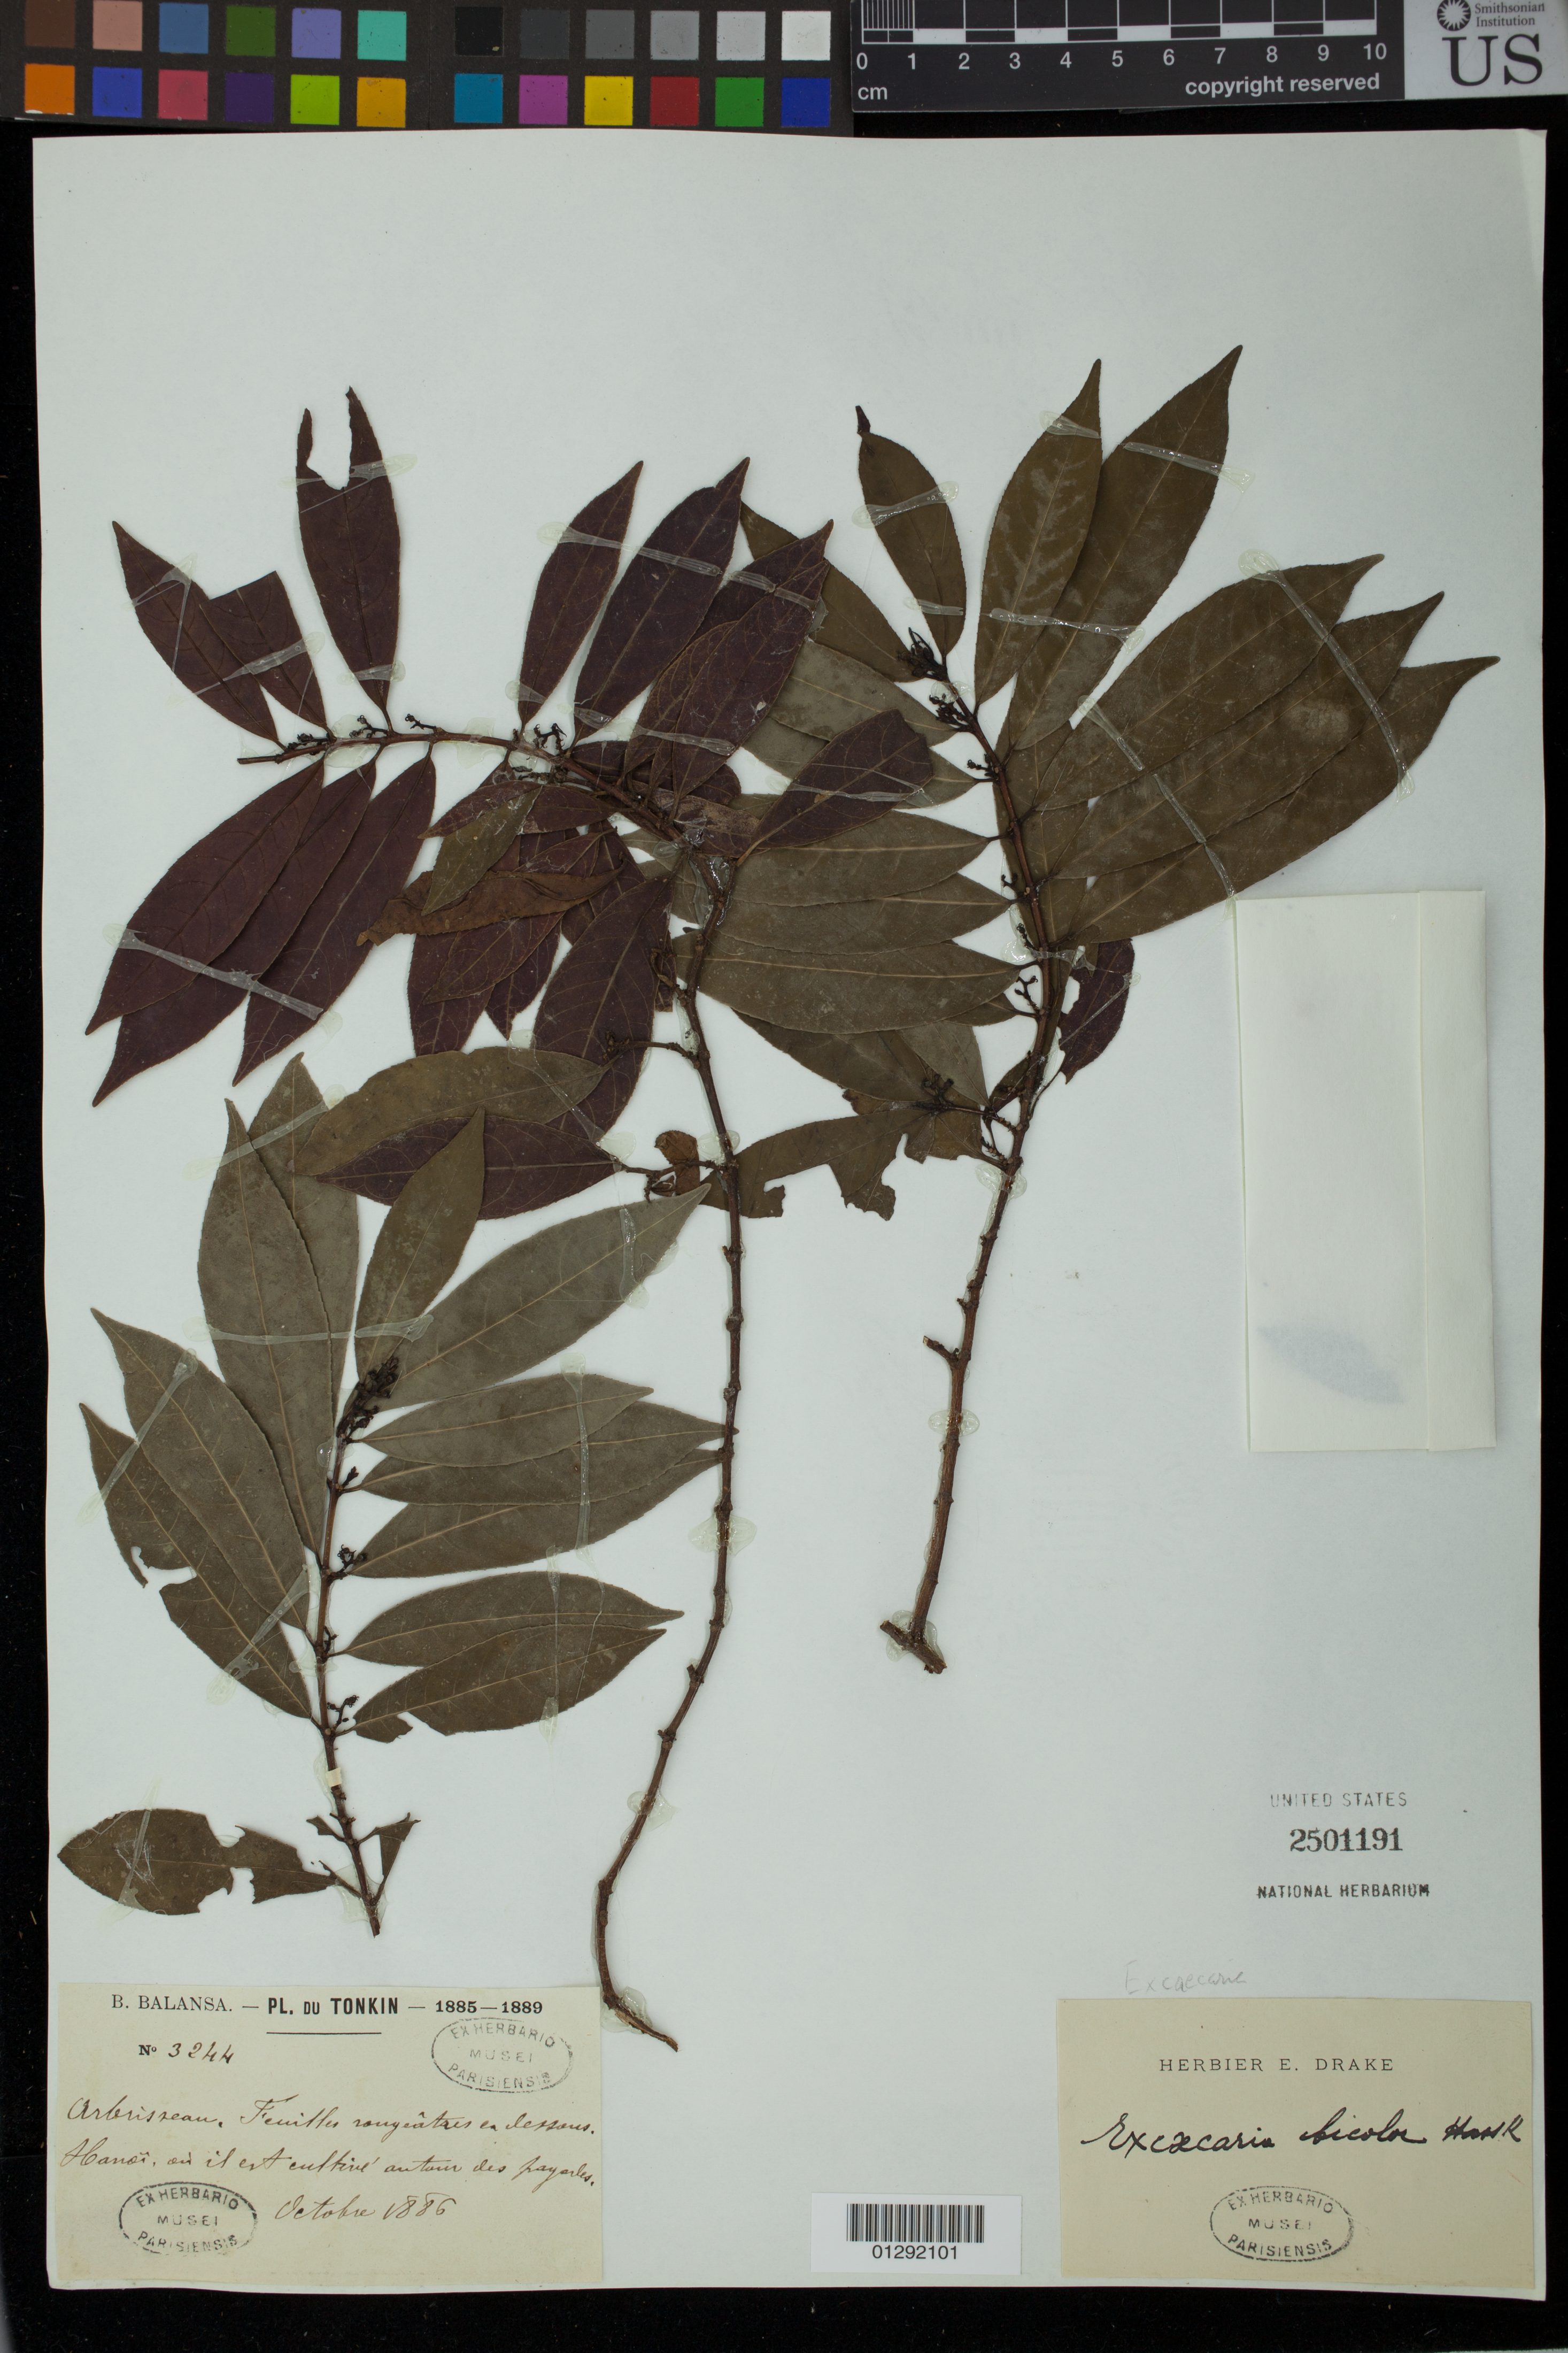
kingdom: Plantae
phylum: Tracheophyta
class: Magnoliopsida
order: Malpighiales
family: Euphorbiaceae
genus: Excoecaria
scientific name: Excoecaria cochinchinensis 'Firestorm'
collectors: B. Balansa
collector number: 3244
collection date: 1886-10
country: Vietnam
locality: tonkin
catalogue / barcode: US 2501191